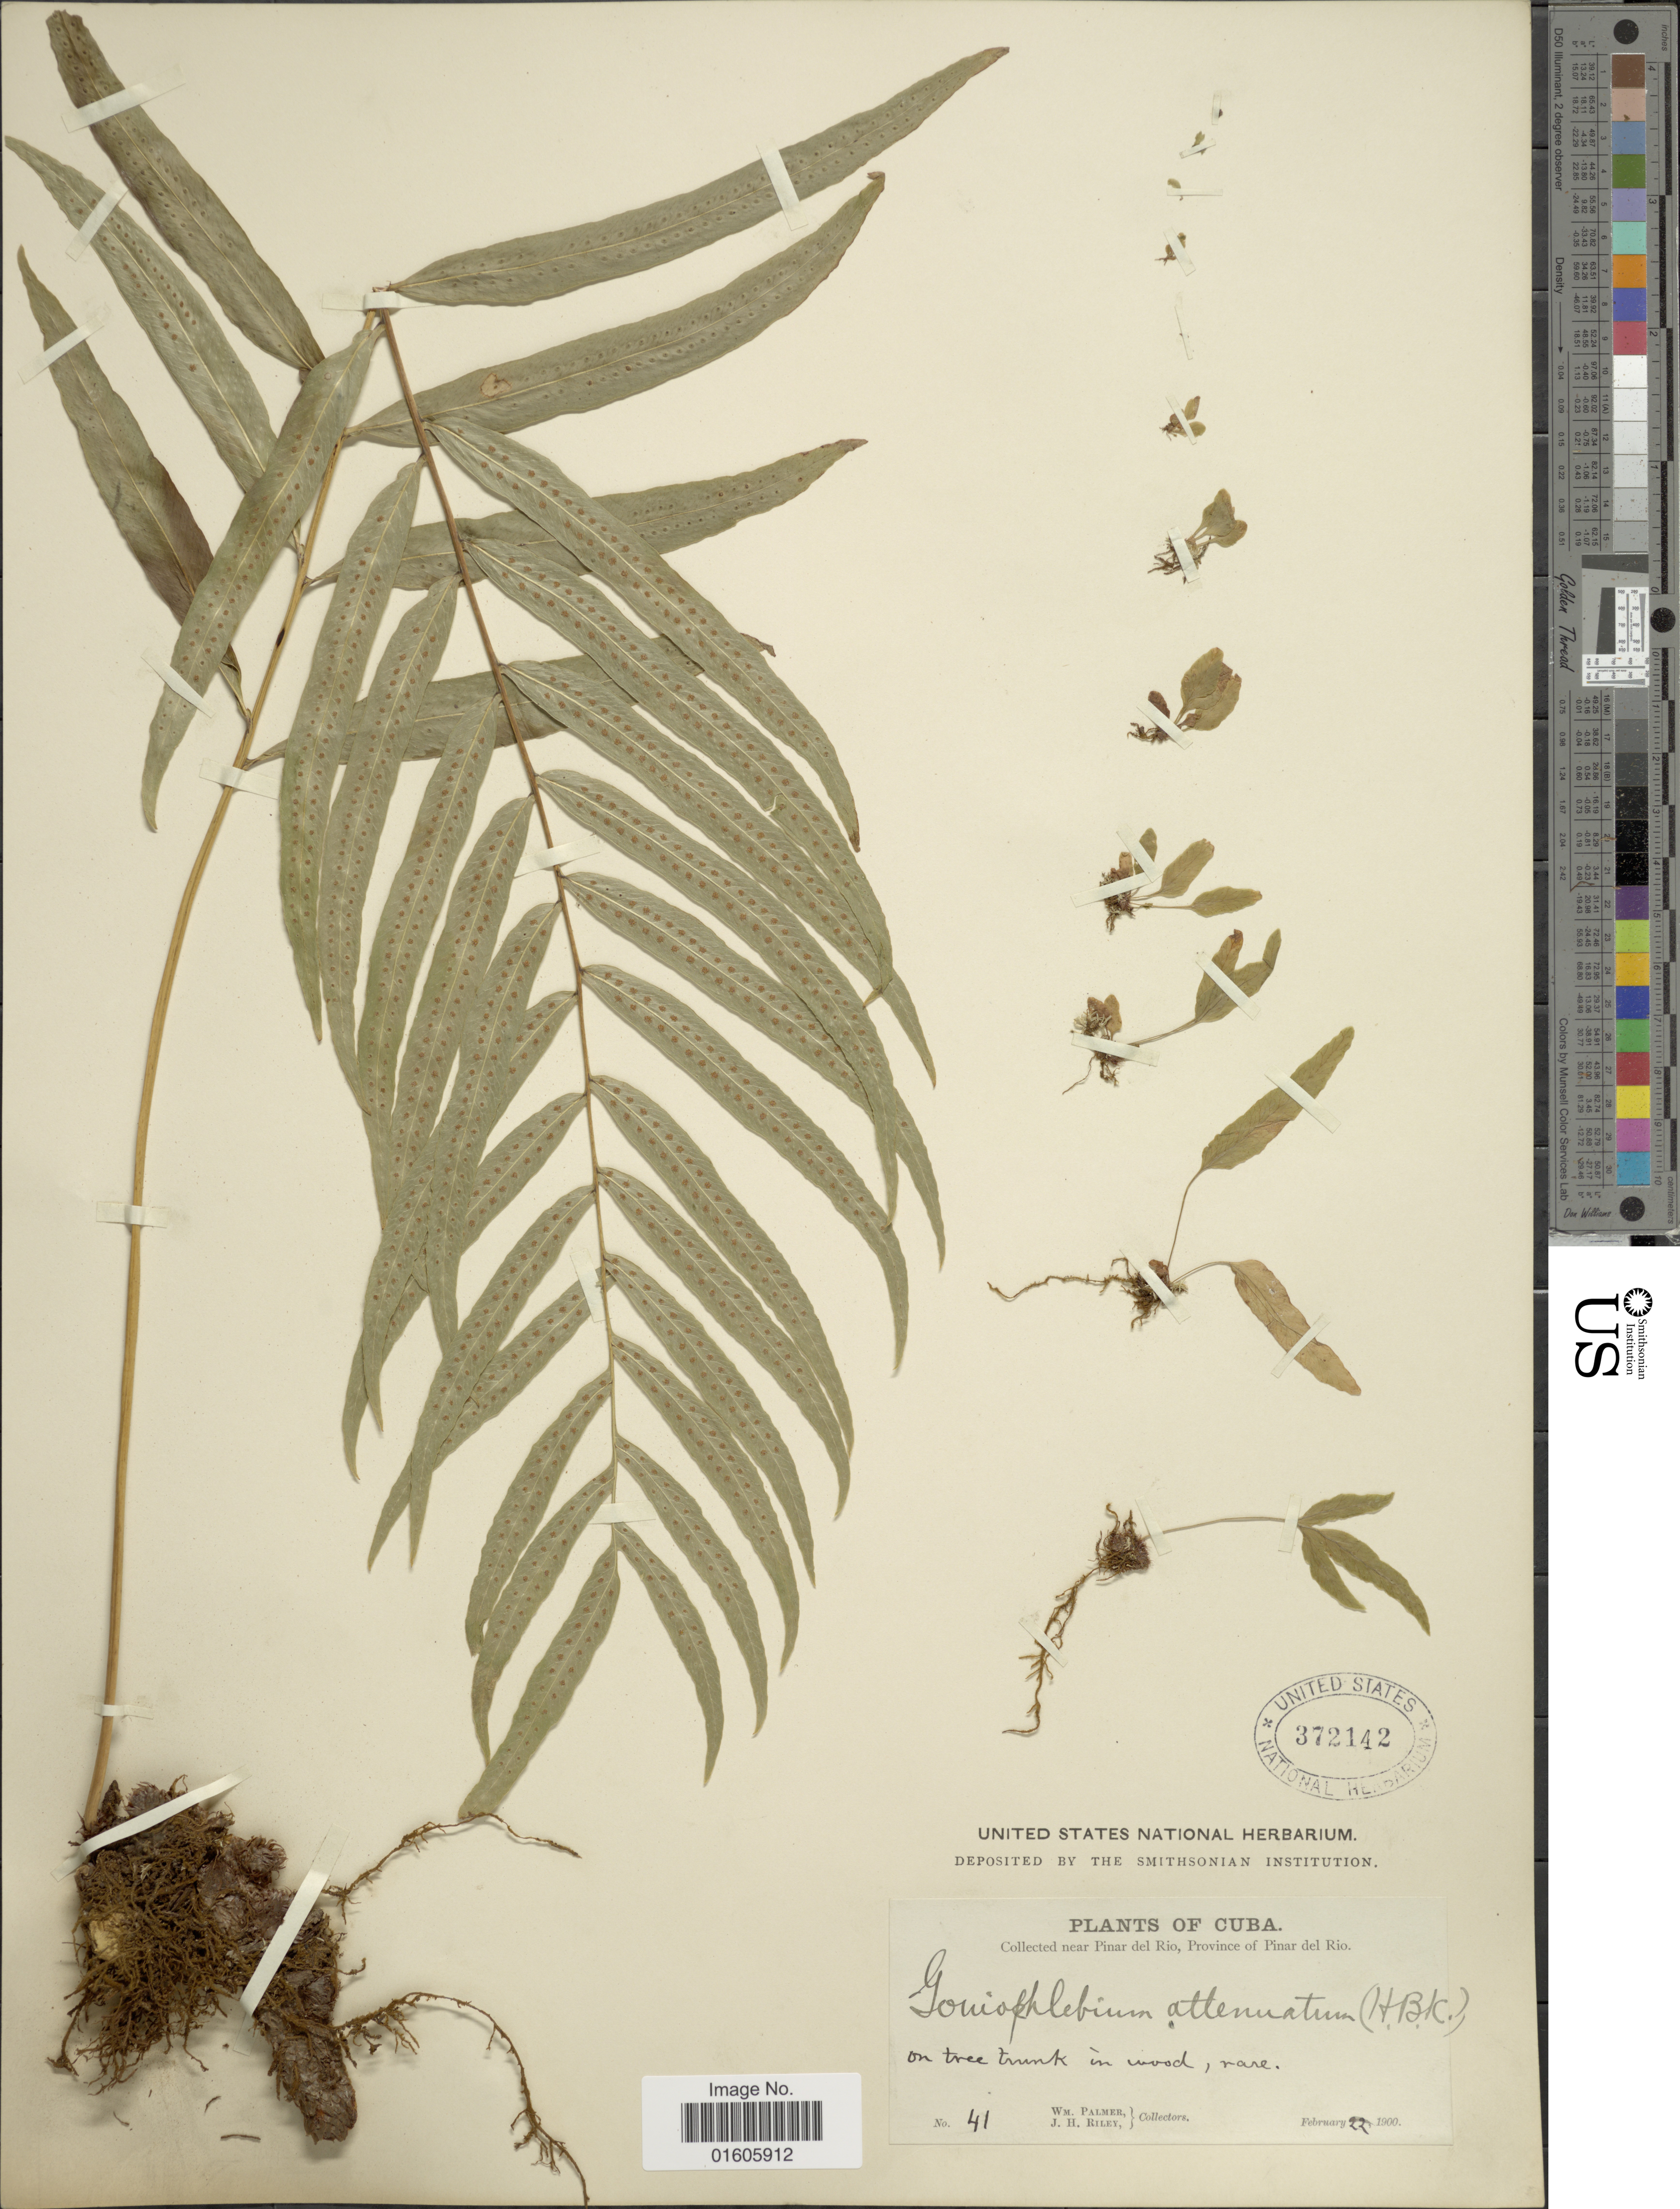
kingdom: Plantae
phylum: Tracheophyta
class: Polypodiopsida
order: Polypodiales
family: Polypodiaceae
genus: Serpocaulon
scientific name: Serpocaulon triseriale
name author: (Sw.) A.R. Sm.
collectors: W. Palmer & J. H. Riley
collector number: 41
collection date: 1900-02-22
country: Cuba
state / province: Pinar del Río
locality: Near Pinar del Rio, Province of Pinar del Rio.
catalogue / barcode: US 372142